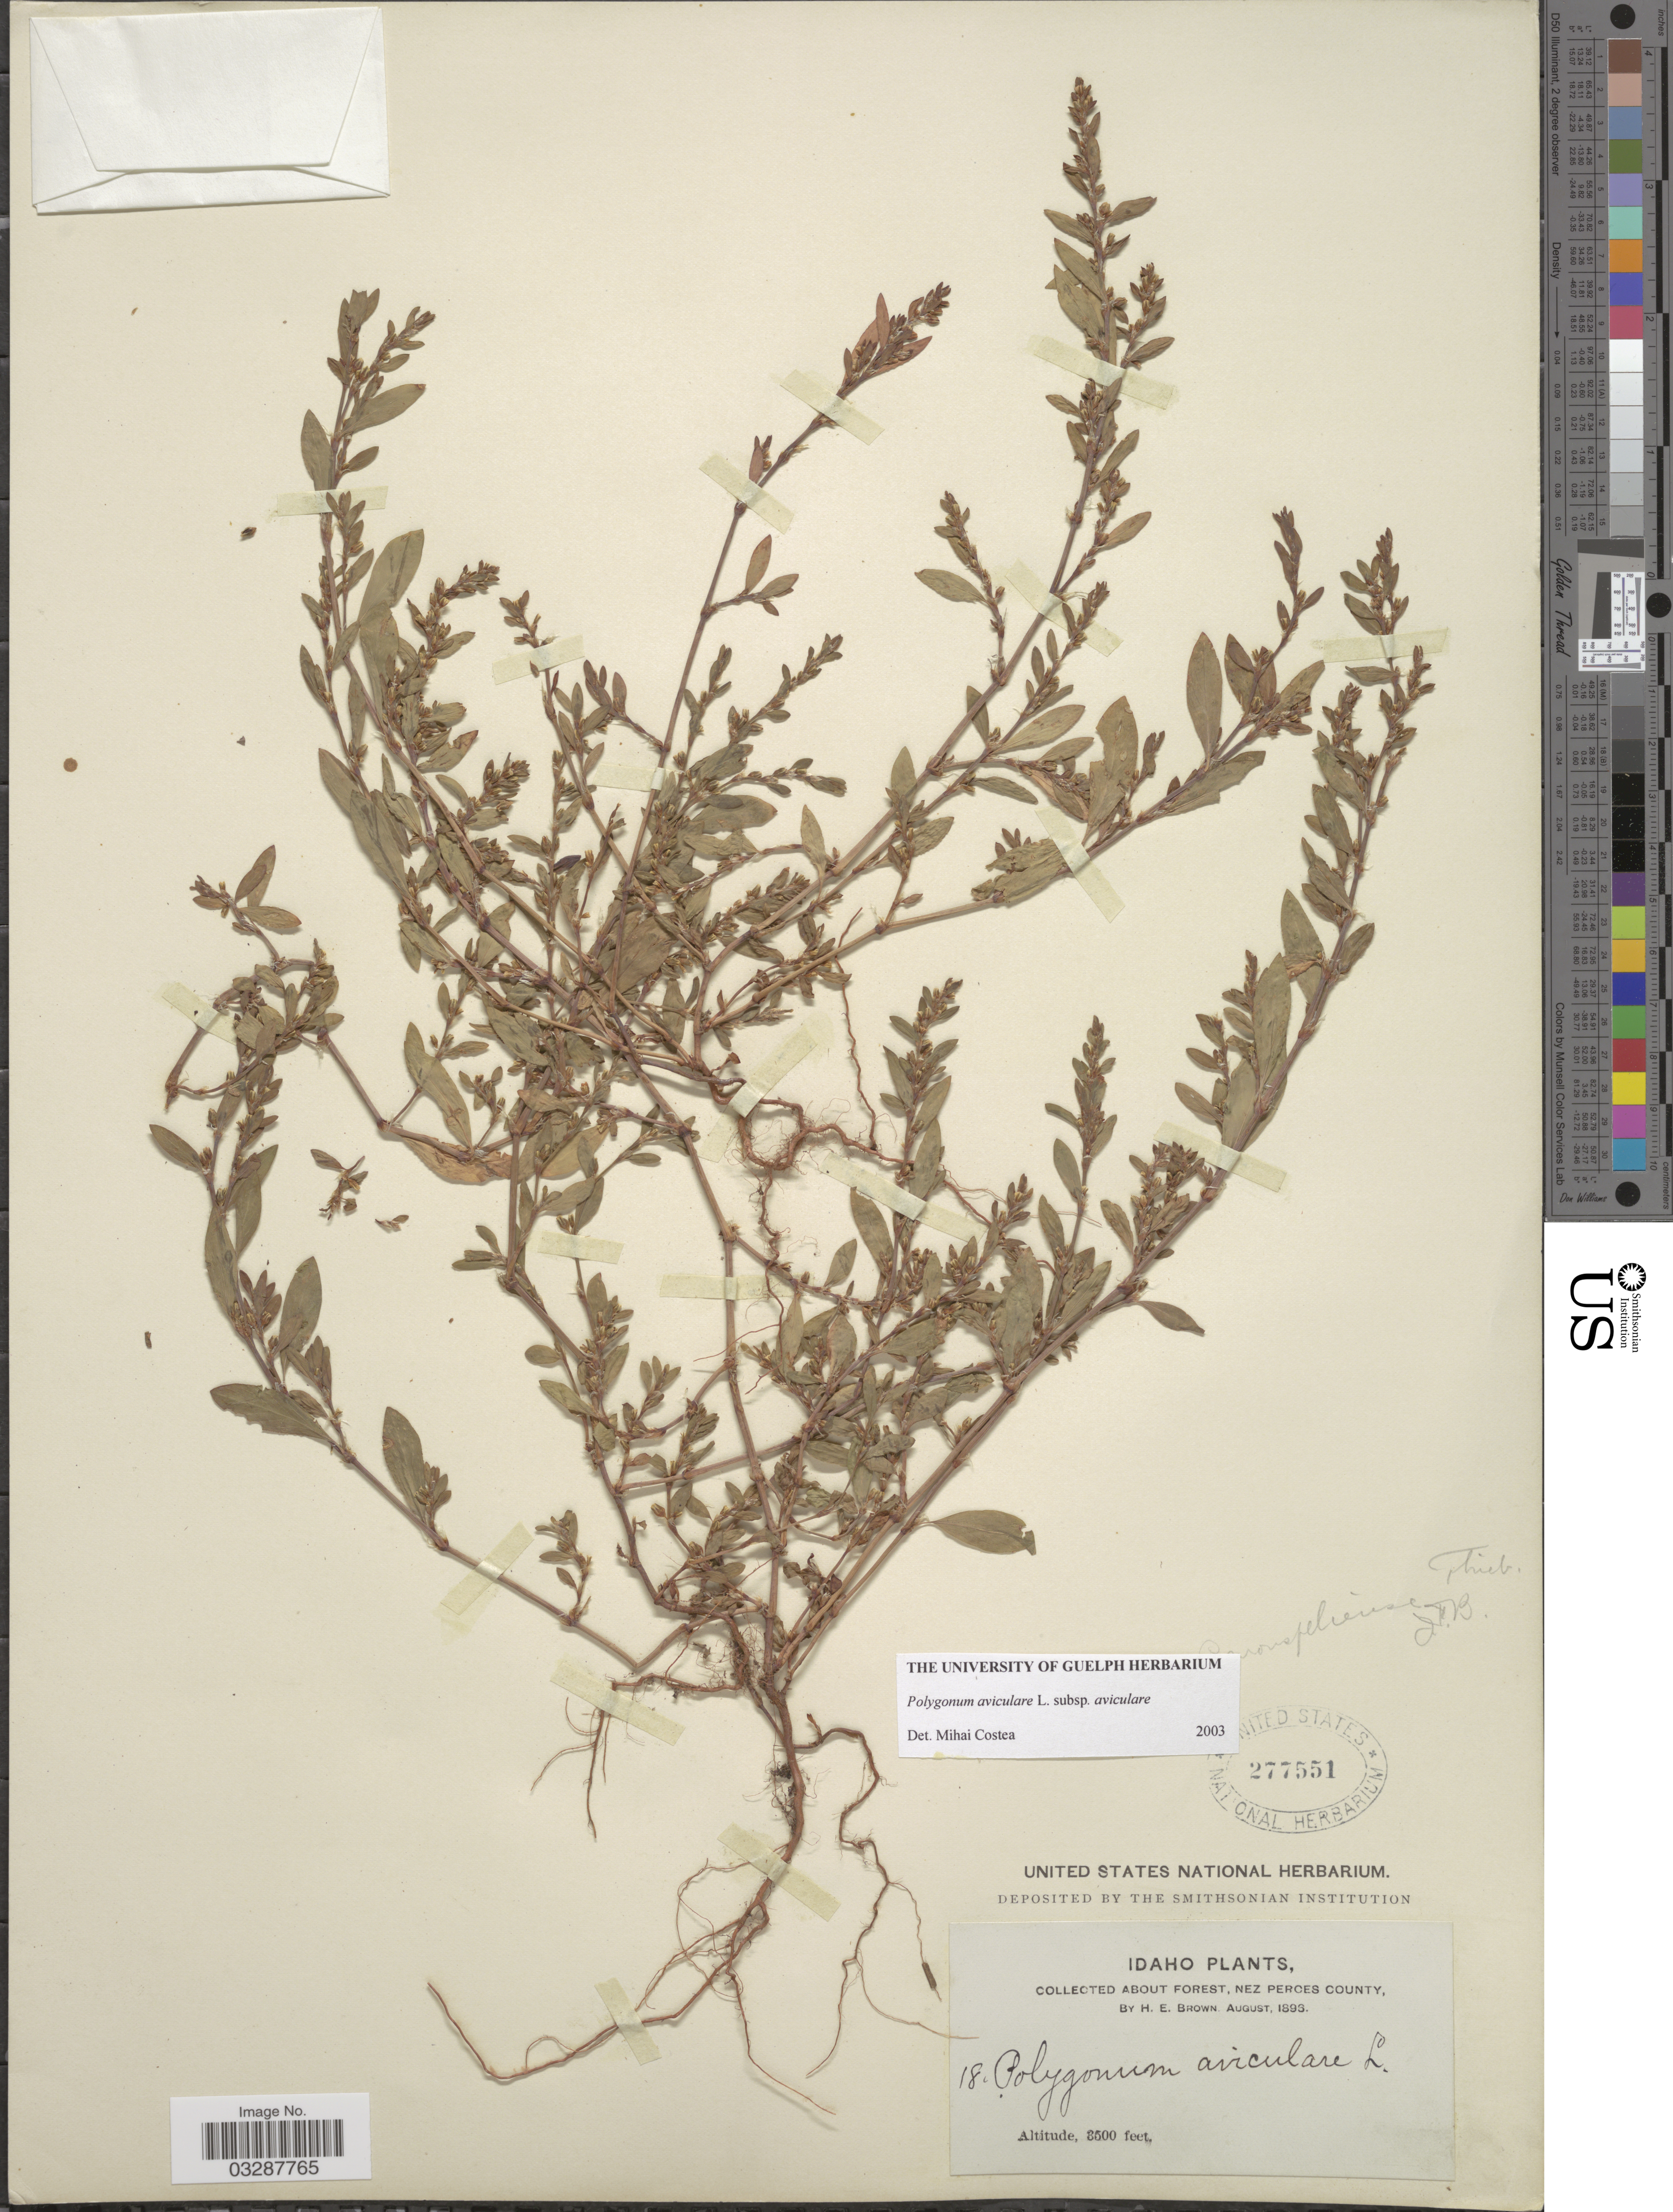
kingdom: Plantae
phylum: Tracheophyta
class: Magnoliopsida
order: Caryophyllales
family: Polygonaceae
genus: Polygonum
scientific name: Polygonum aviculare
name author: L.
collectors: H. E. Brown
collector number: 18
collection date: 1896-08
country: United States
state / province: Idaho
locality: Collected about Forest, Nez Perces County.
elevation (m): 2591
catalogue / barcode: US 277551